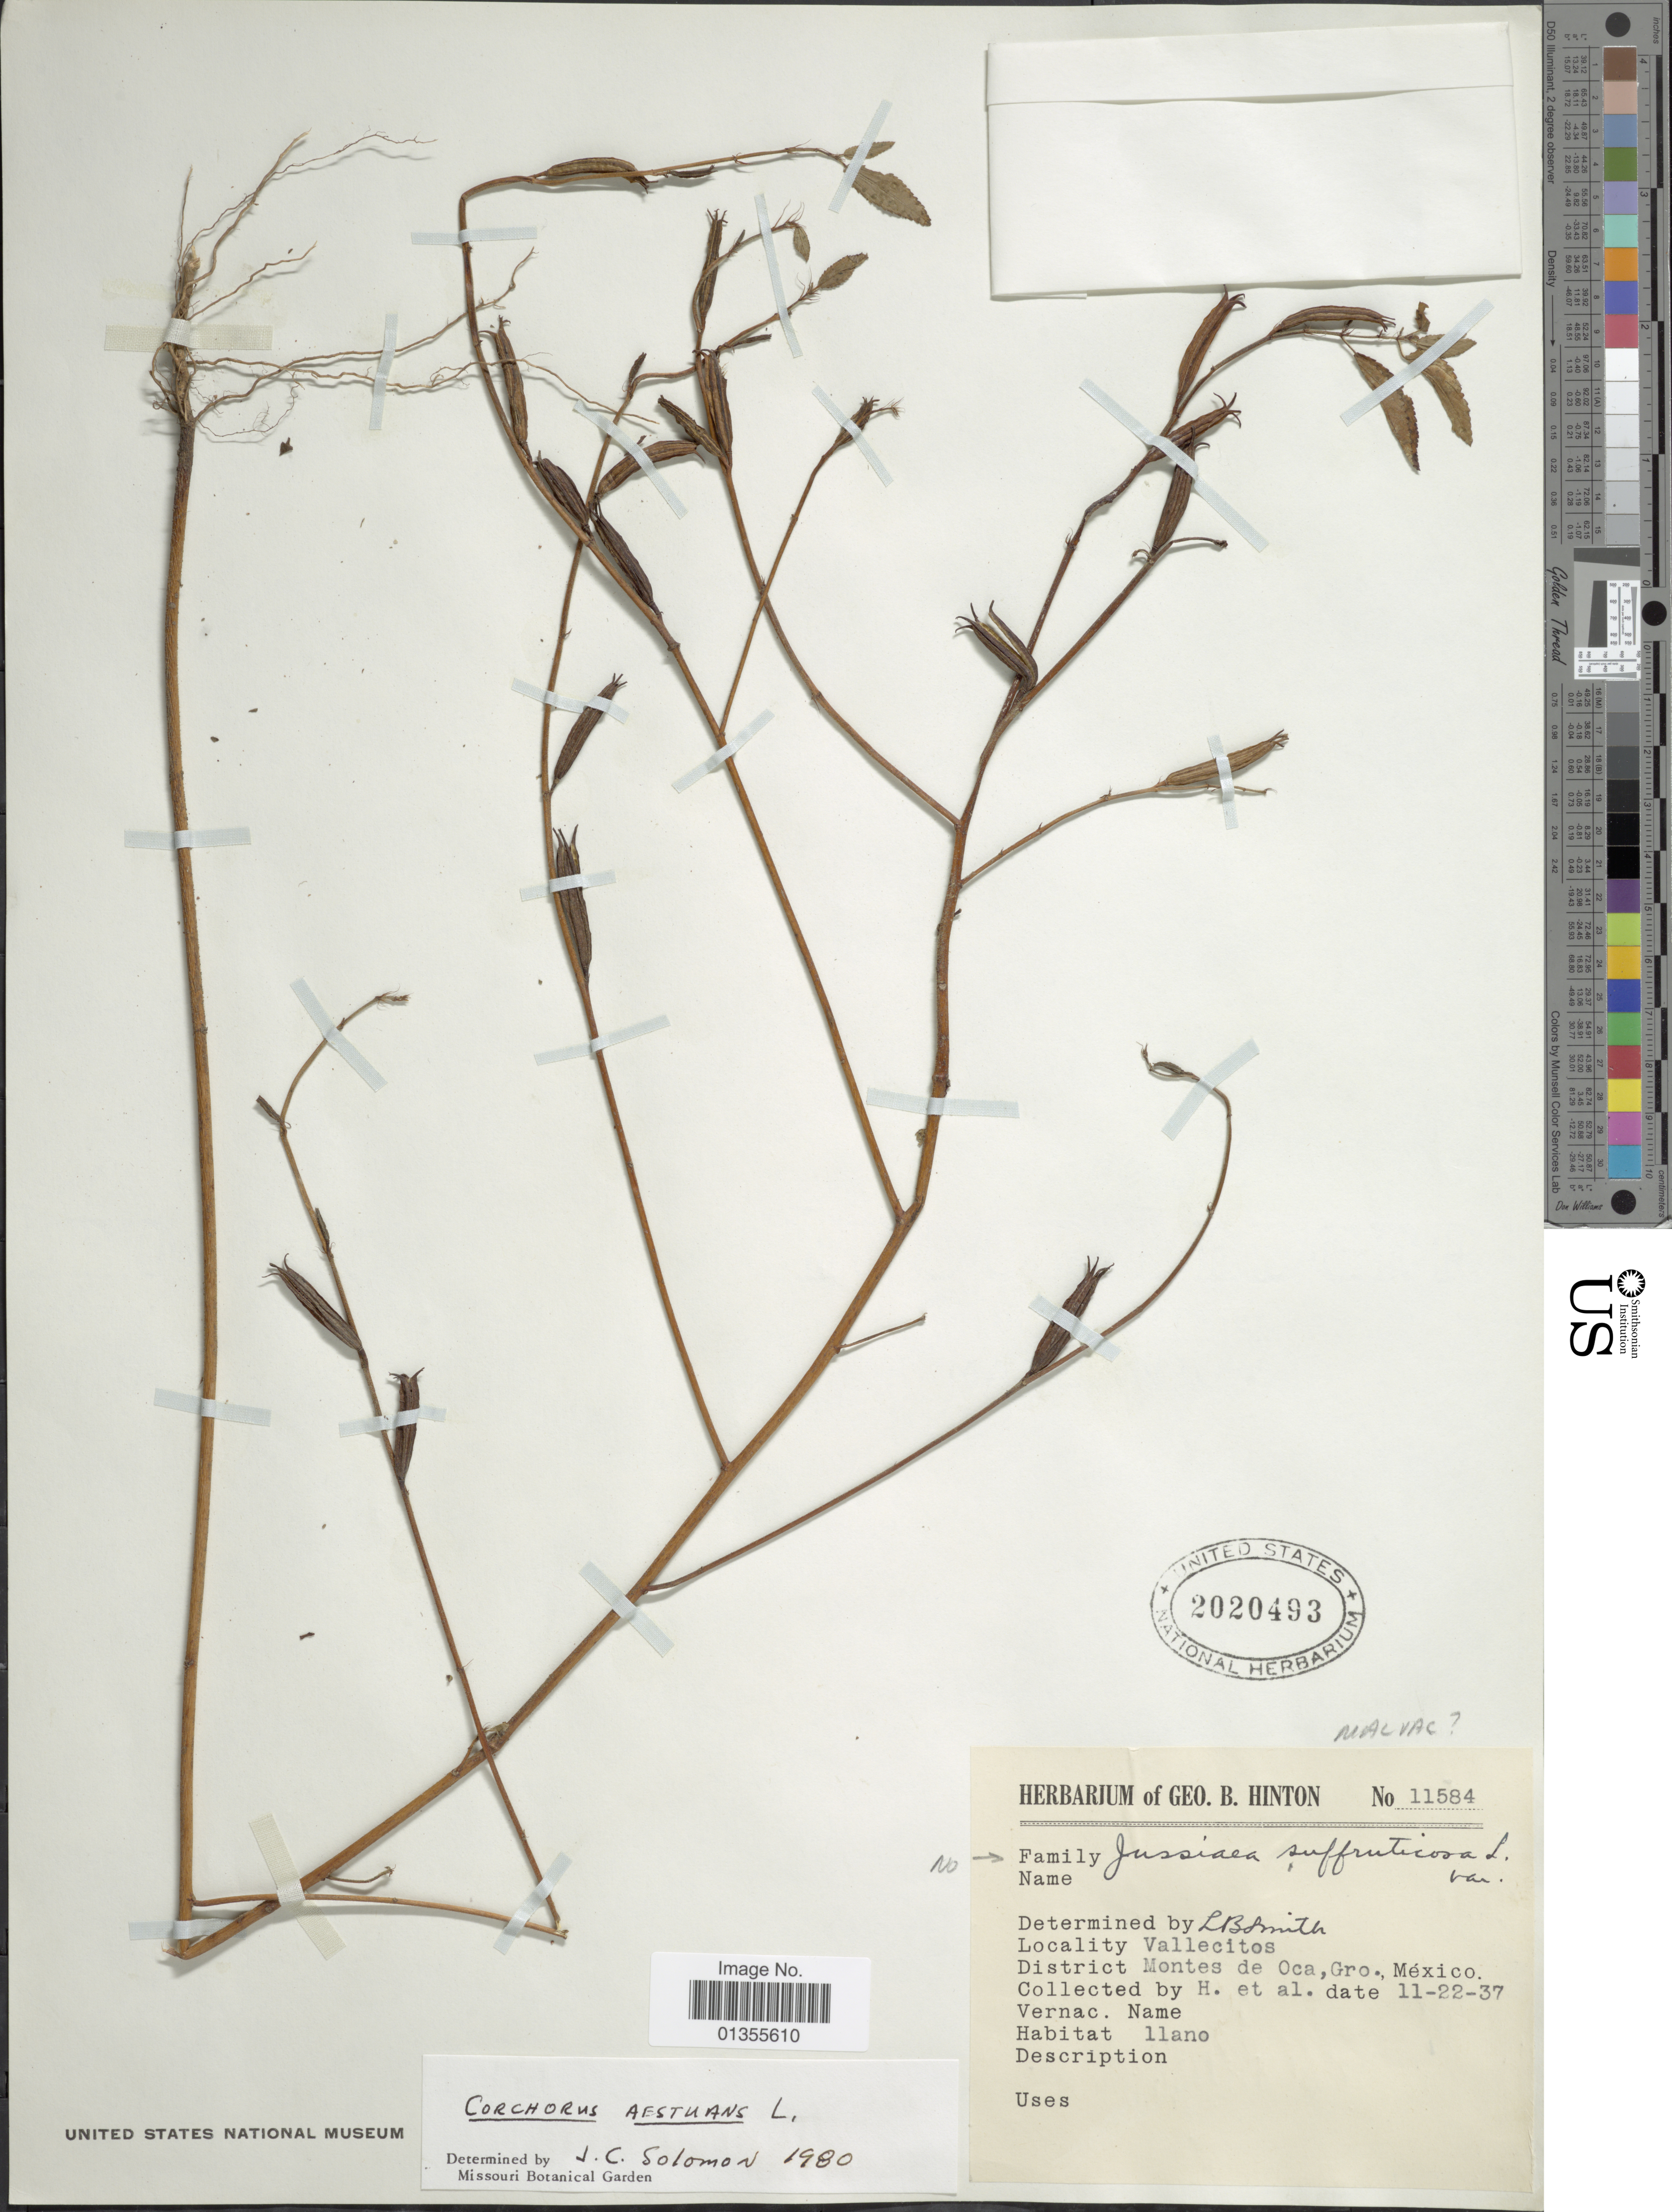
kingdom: Plantae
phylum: Tracheophyta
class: Magnoliopsida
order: Myrtales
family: Onagraceae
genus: Ludwigia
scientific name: Ludwigia octovalvis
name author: (Jacq.) P.H. Raven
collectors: G. B. Hinton & et al.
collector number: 11584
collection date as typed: Transcribed d/m/y: 22/11/37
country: Mexico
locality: Vallecitos. District Montes de Oca, Gro.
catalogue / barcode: US 2020493